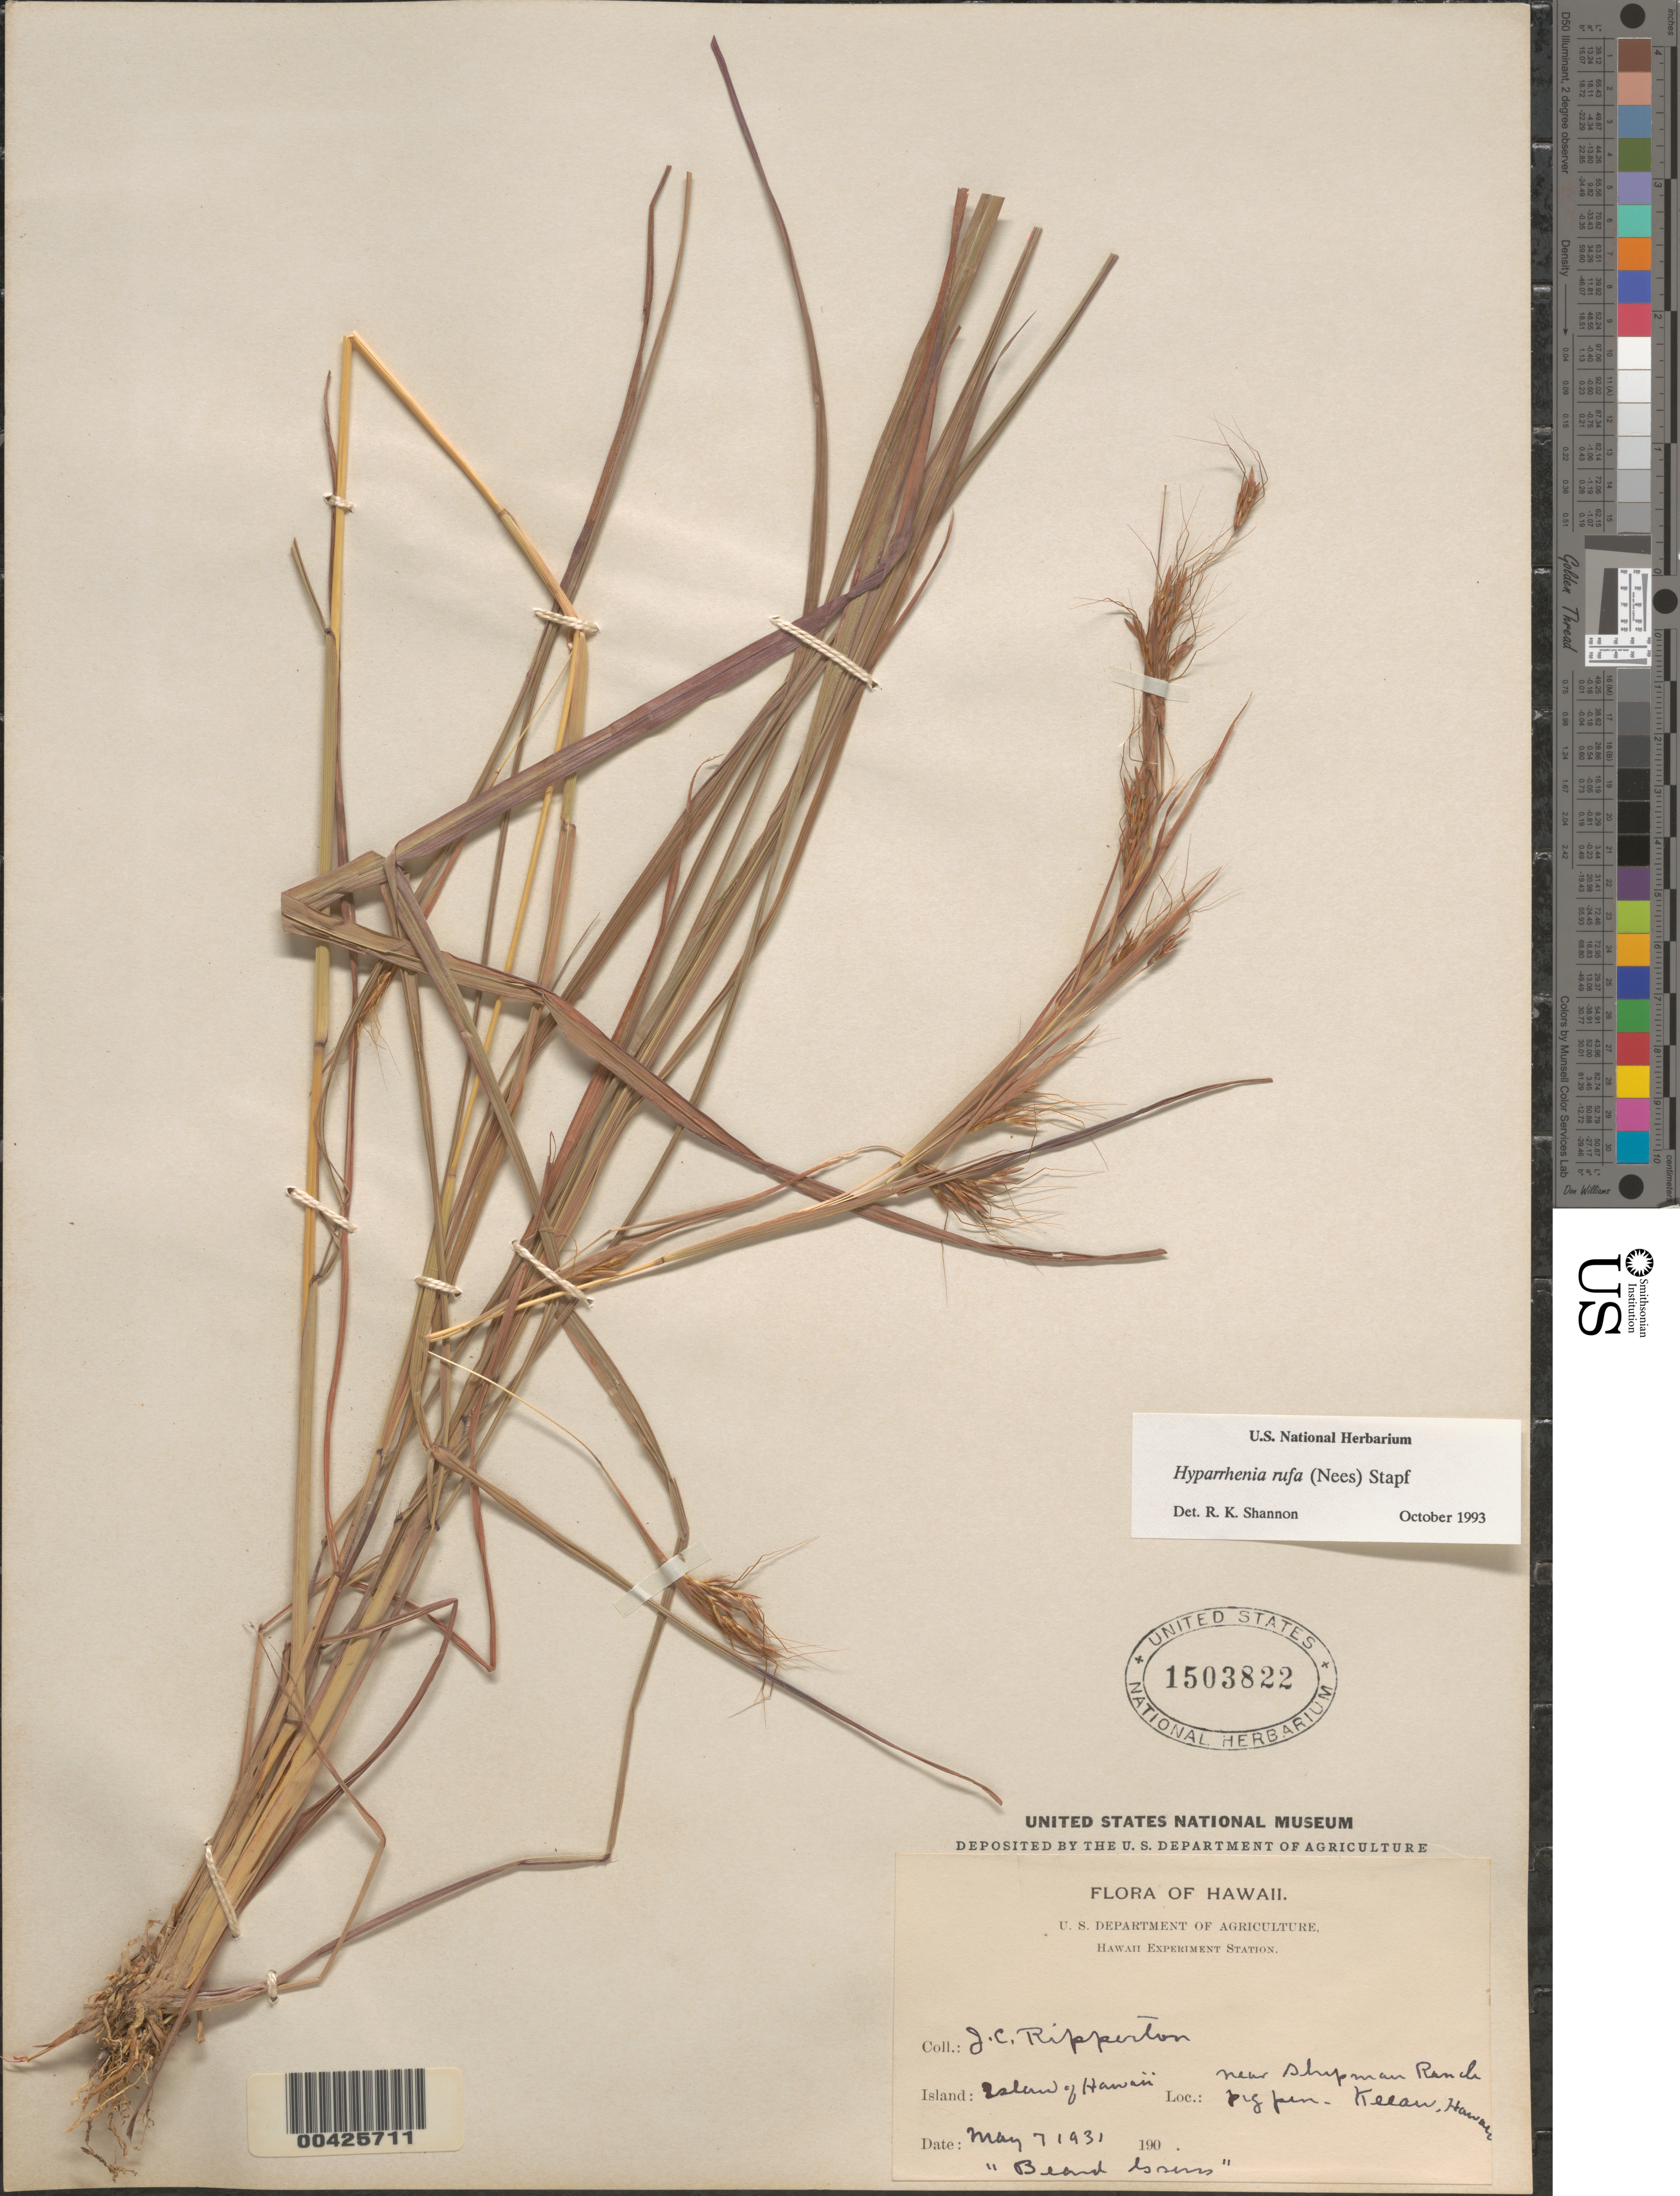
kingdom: Plantae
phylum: Tracheophyta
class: Liliopsida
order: Poales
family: Poaceae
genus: Hyparrhenia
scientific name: Hyparrhenia rufa var. rufa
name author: (Nees) Stapf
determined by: Faccenda, K.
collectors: J. Ripperton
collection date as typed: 7 May 1931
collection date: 1931-05-07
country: United States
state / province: Hawaii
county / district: Hawaii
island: Hawaii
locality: Near Shipman Ranch, Keeau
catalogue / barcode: US 1503822